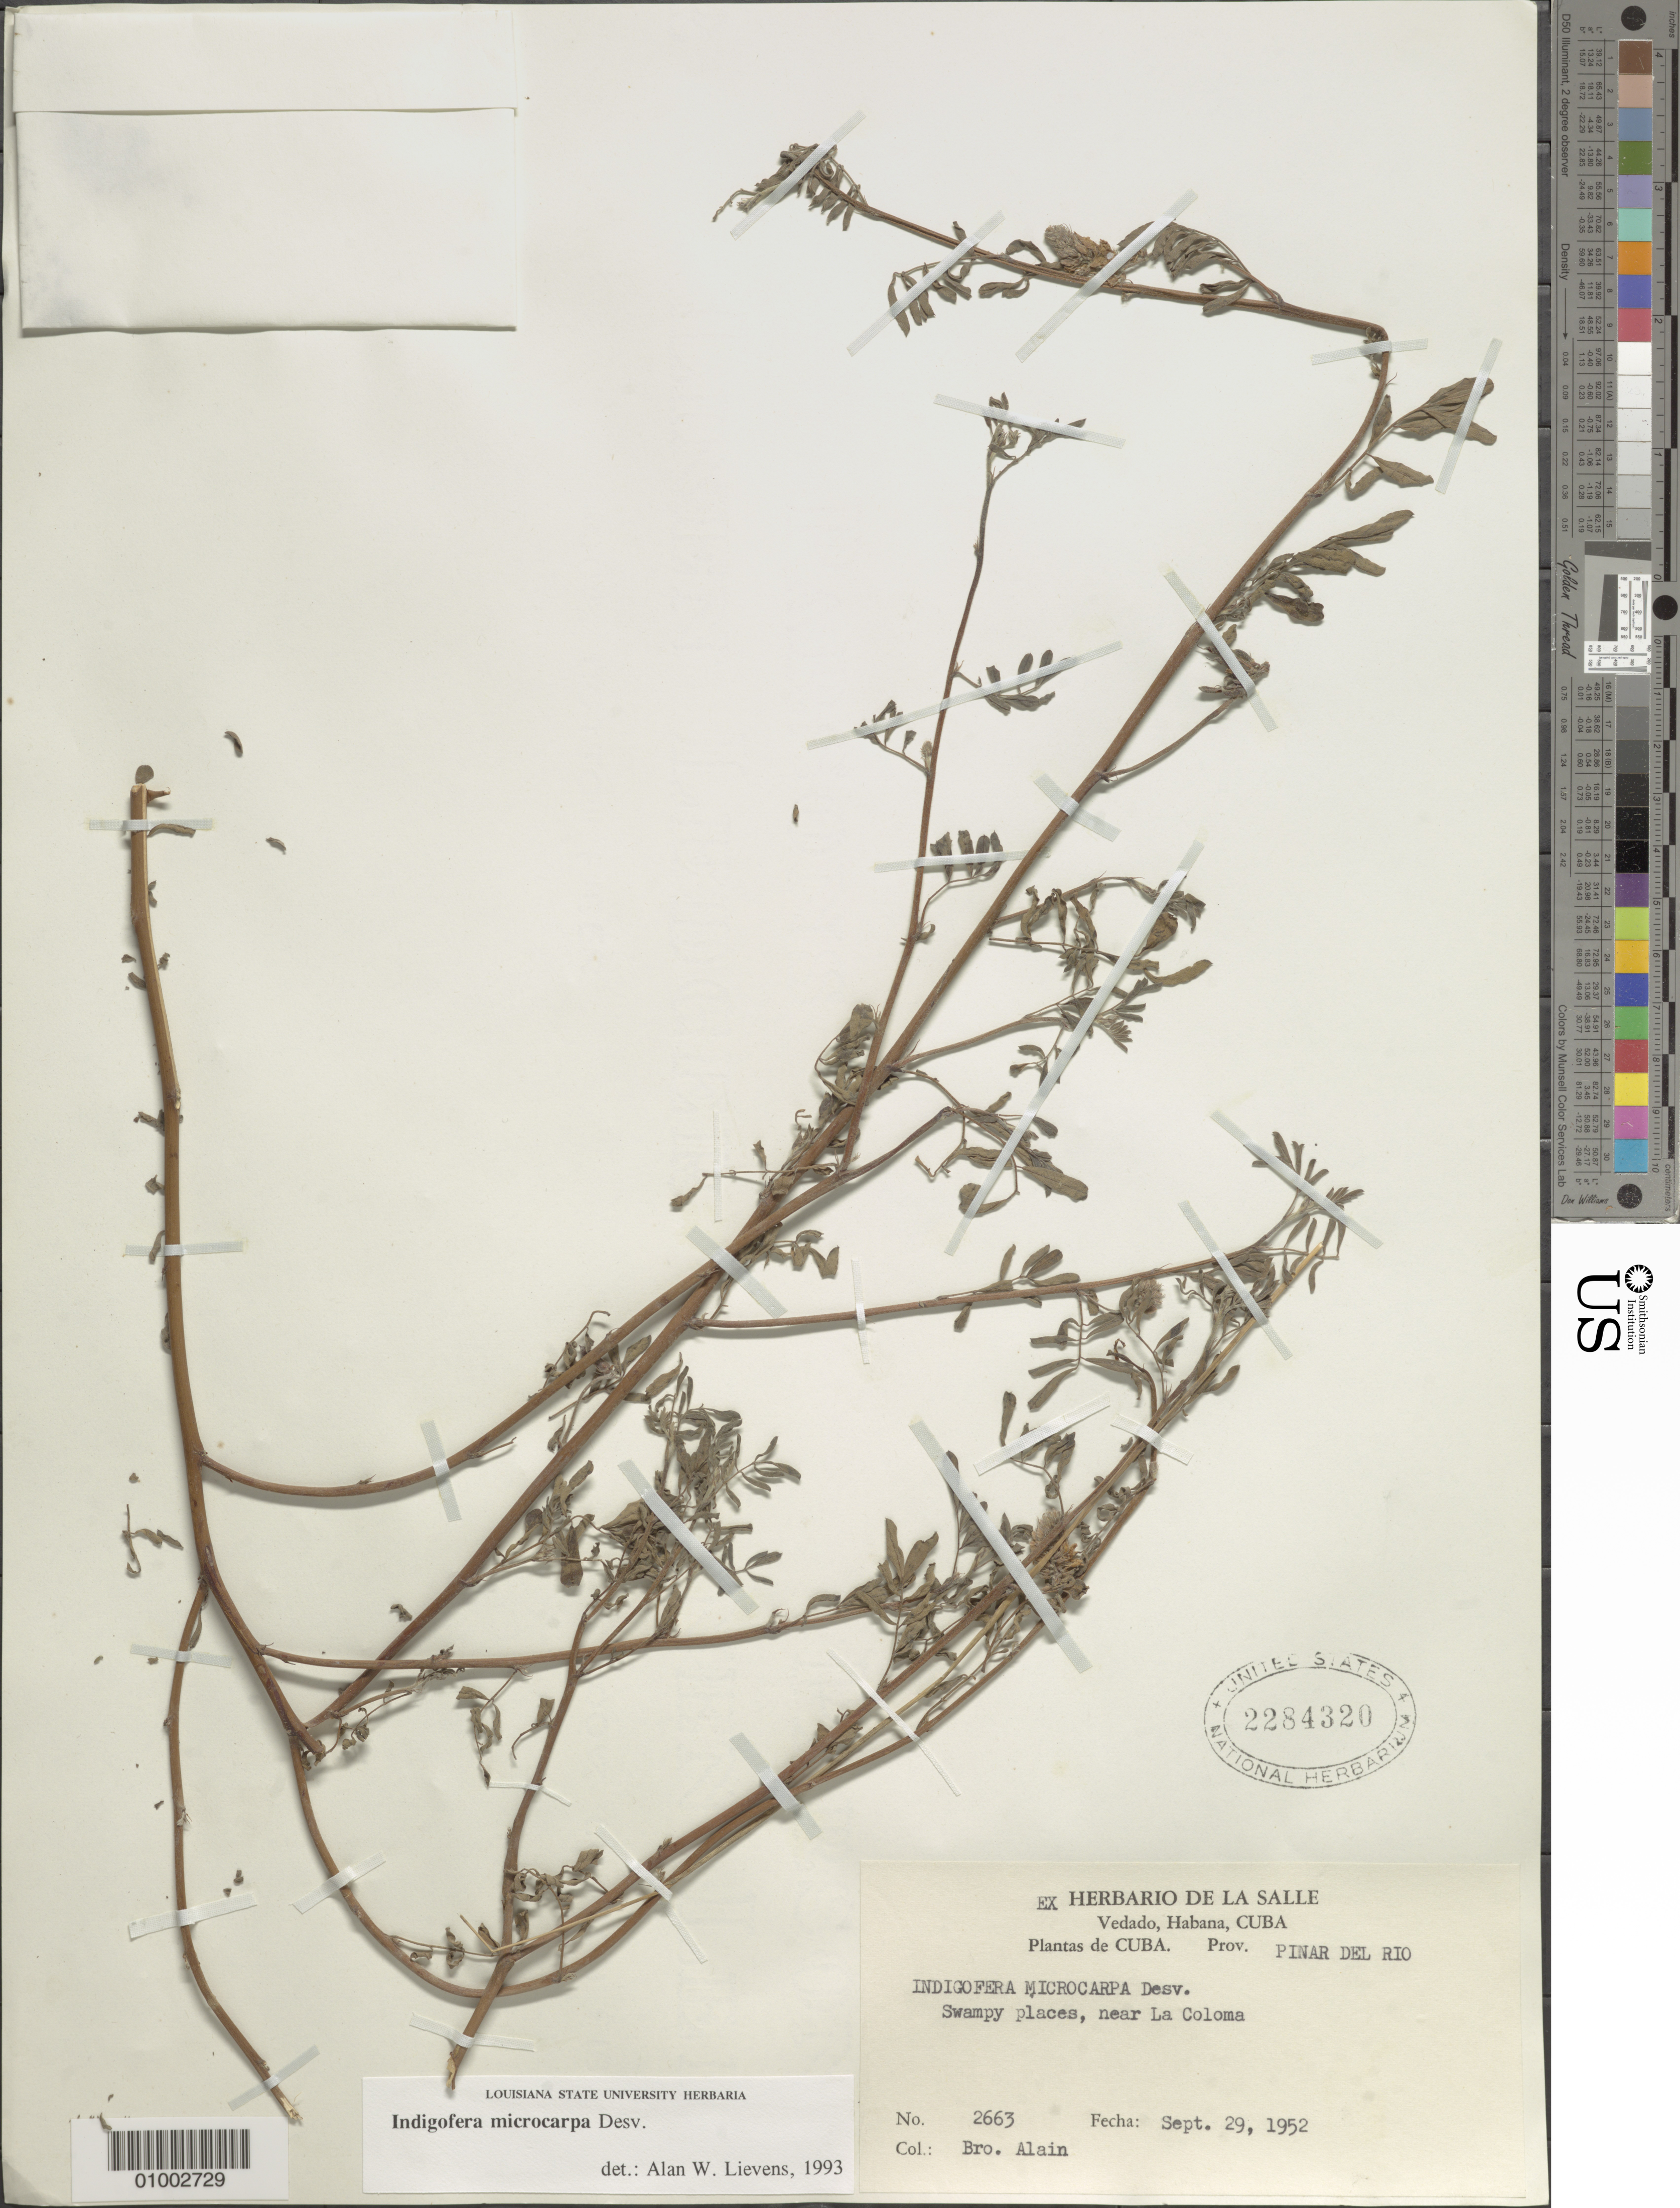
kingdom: Plantae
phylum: Tracheophyta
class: Magnoliopsida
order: Fabales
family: Fabaceae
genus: Indigofera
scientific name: Indigofera microcarpa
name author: Desv.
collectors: A. H. Liogier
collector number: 2663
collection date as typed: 29 Sep 1952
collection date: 1952-09-29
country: Cuba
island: Cuba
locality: Swampy palces near La Coloma, Province Pinar del Rio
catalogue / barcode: US 2284320